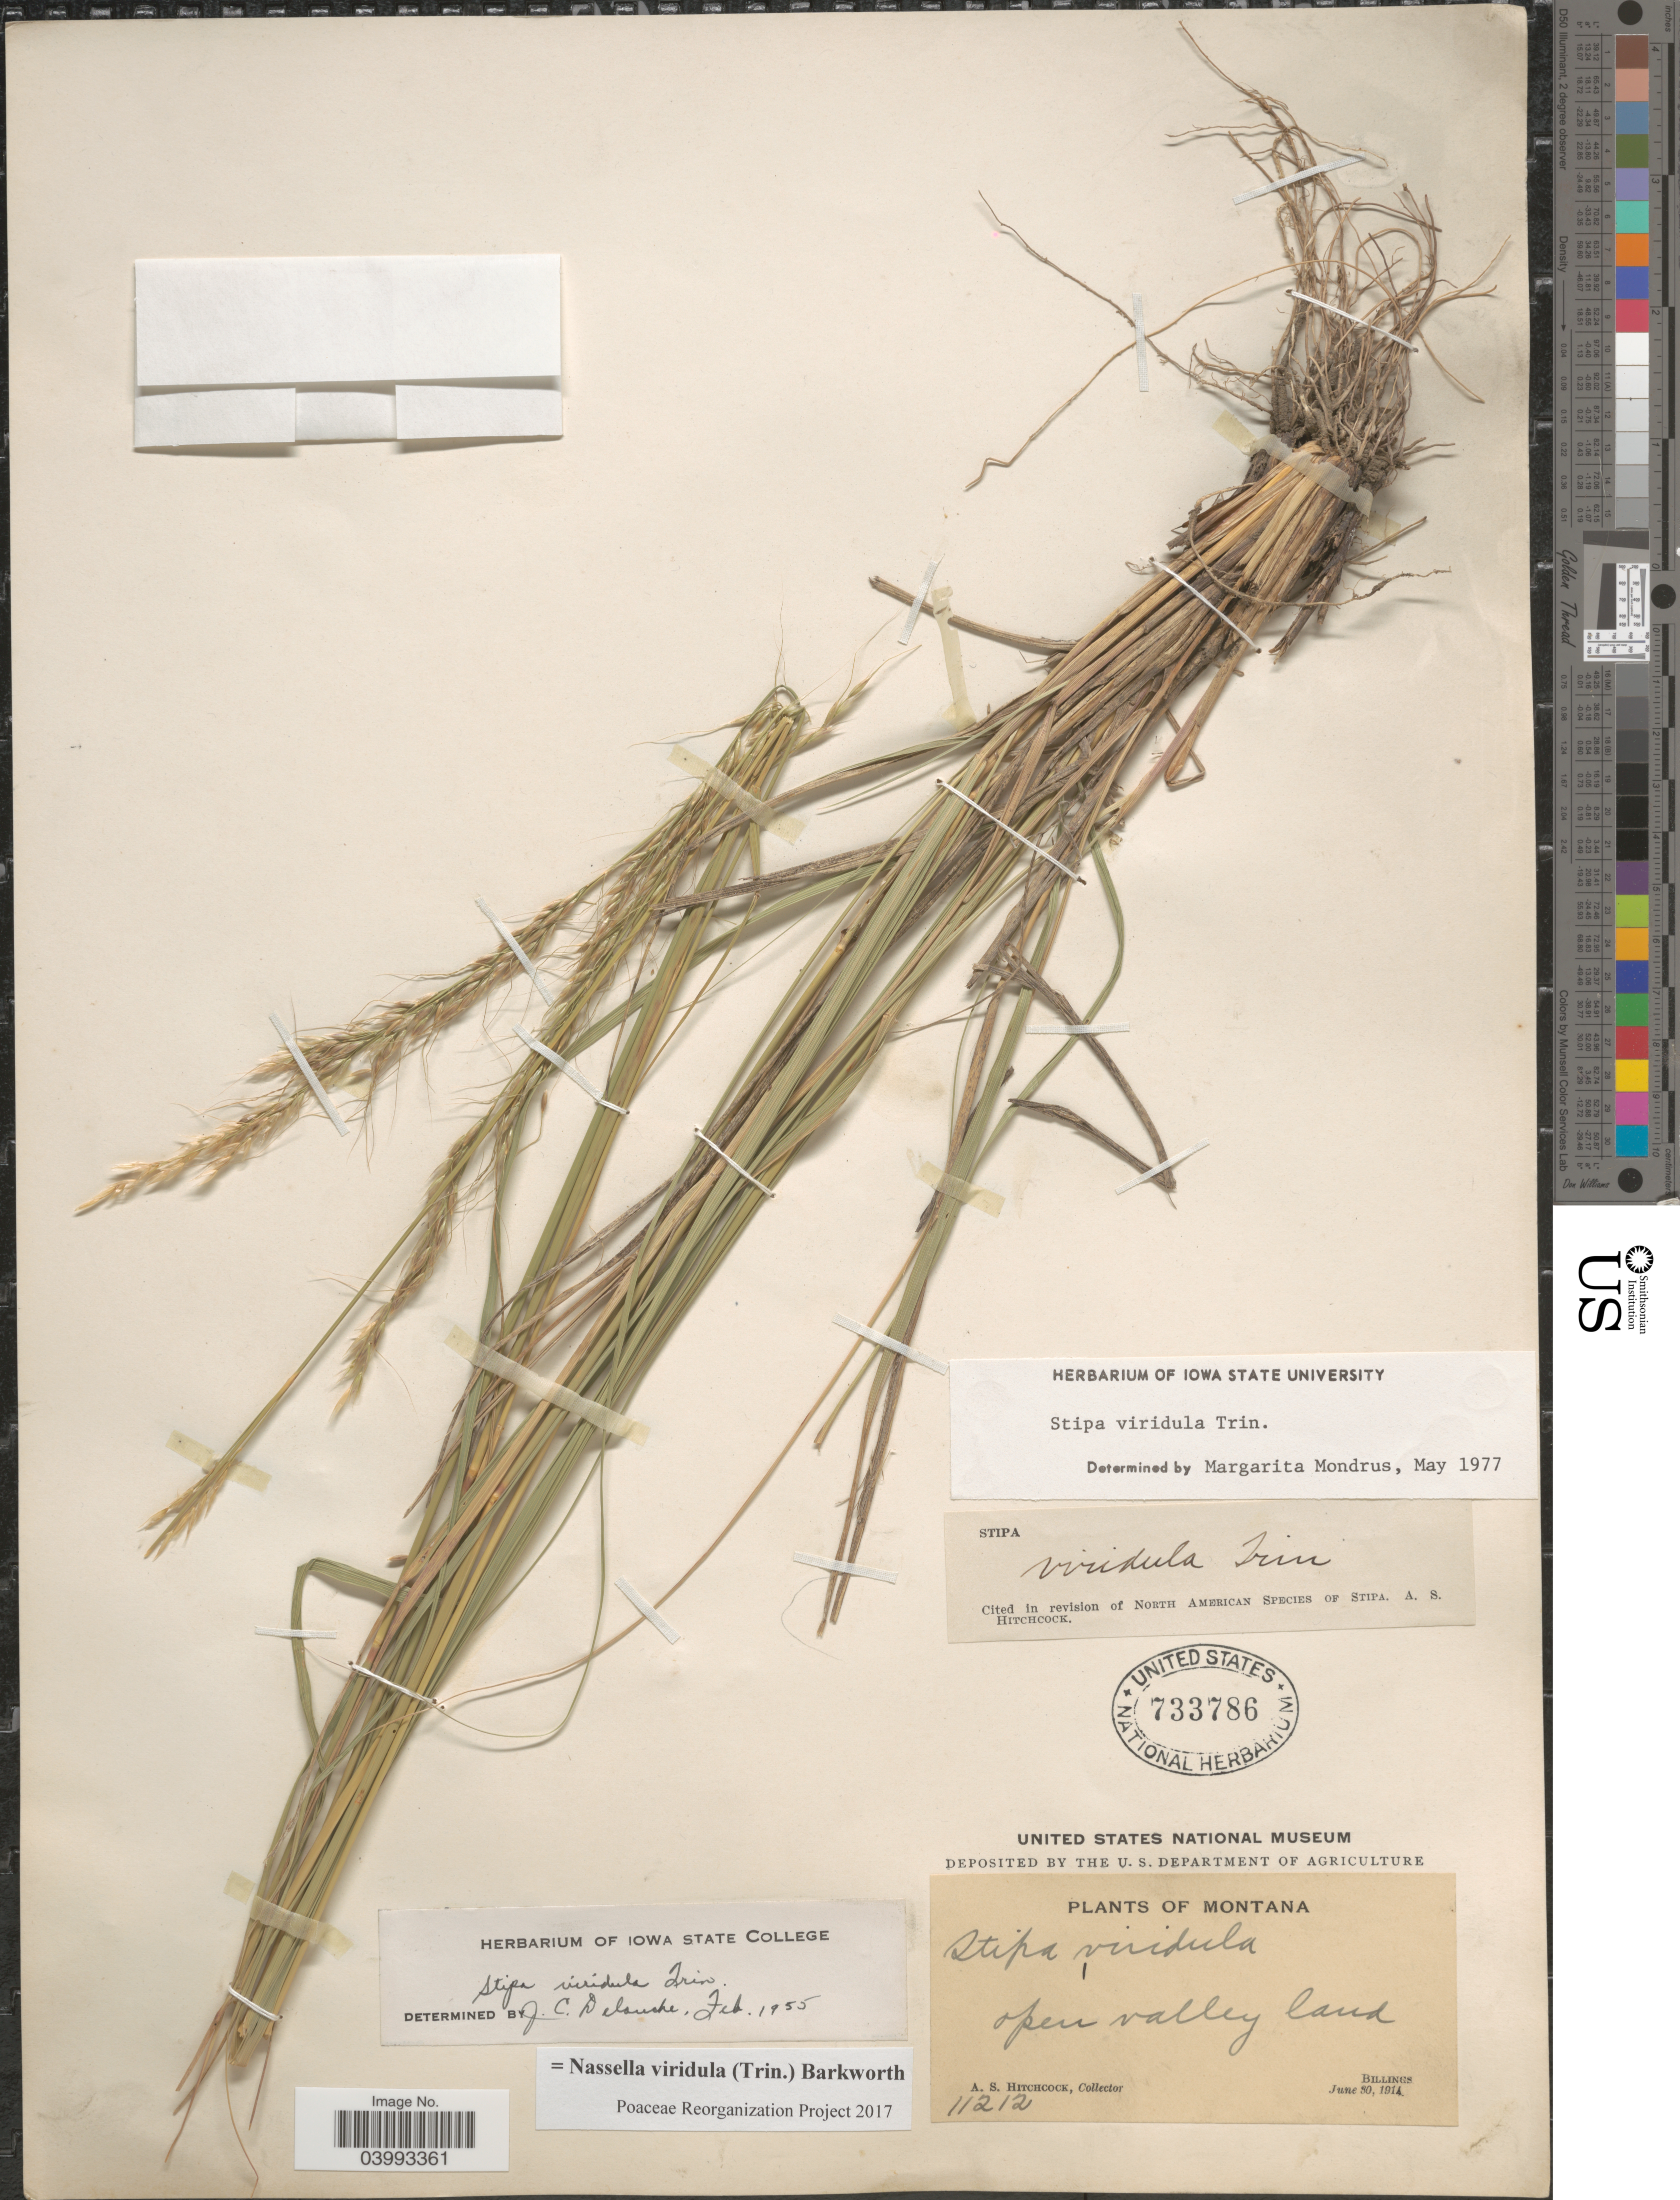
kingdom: Plantae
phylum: Tracheophyta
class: Liliopsida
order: Poales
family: Poaceae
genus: Nassella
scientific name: Nassella viridula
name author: (Trin.) Barkworth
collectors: A. S. Hitchcock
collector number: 11212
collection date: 1914-06-30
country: United States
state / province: Montana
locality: Billings.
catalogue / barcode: US 733786